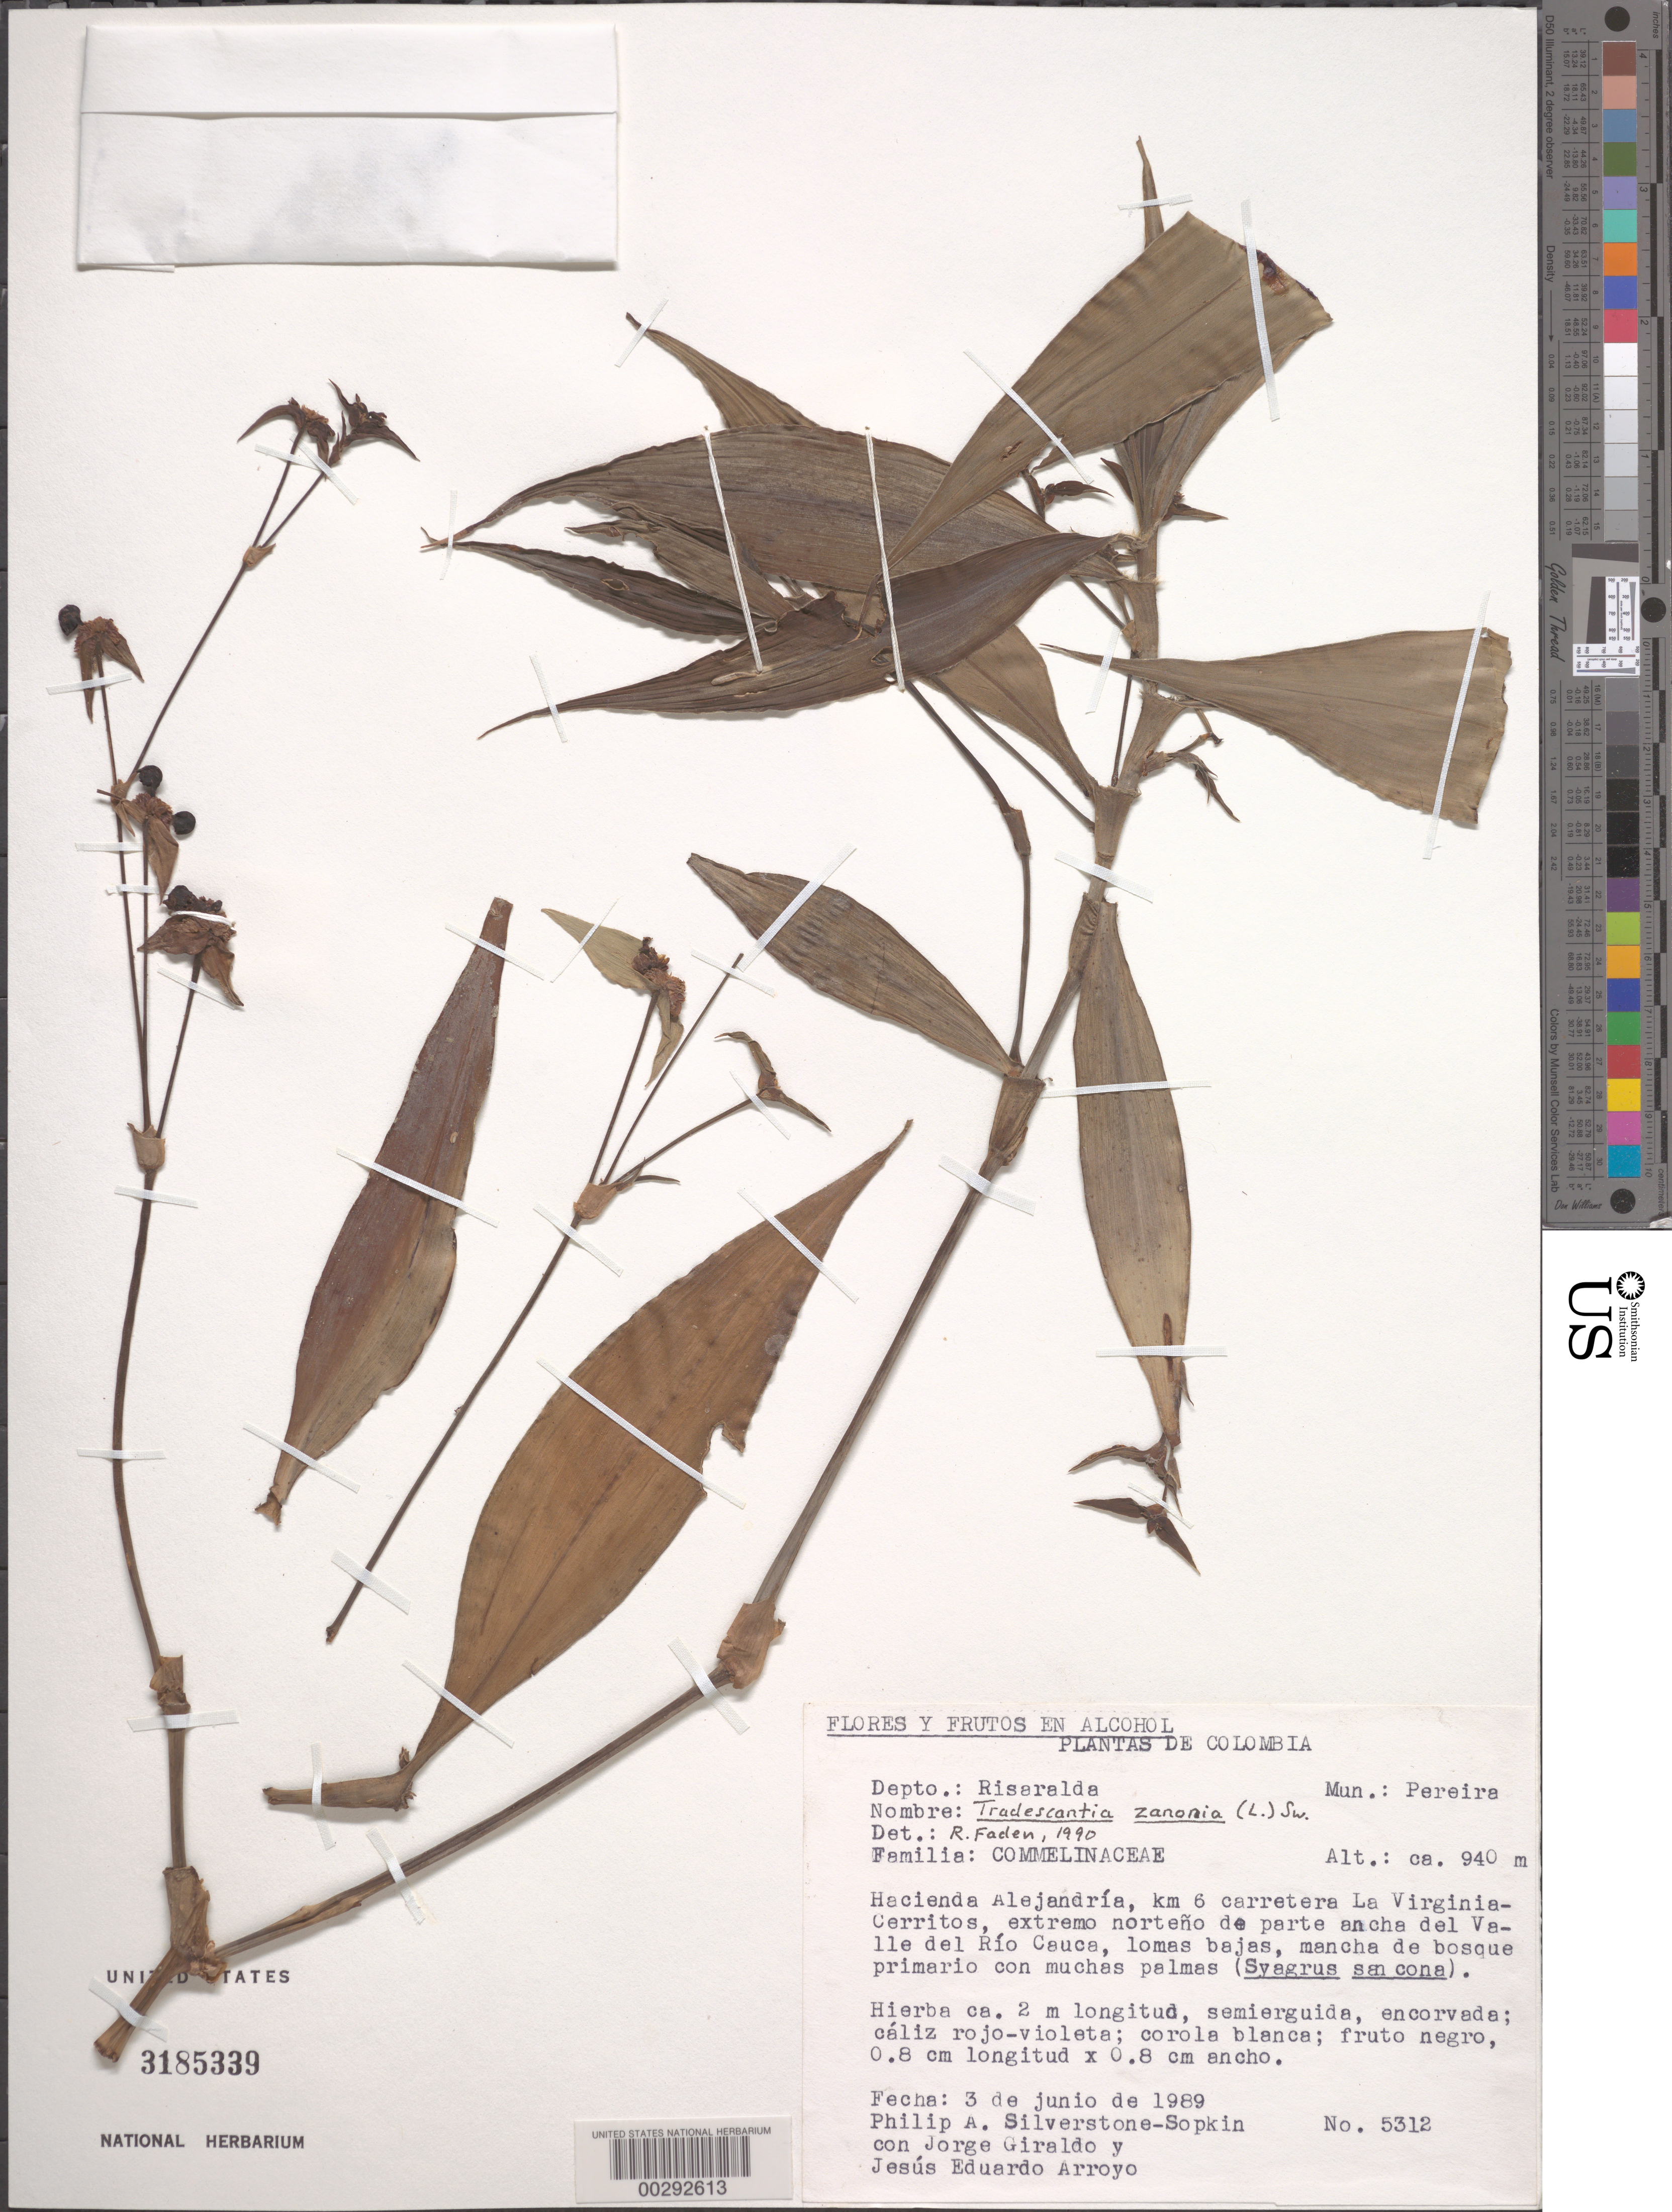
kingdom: Plantae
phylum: Tracheophyta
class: Liliopsida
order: Commelinales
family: Commelinaceae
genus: Tradescantia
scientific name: Tradescantia zanonia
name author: (L.) Sw.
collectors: P. A. Silverstone-Sopkin, J. Giraldo & J. Arroyo V.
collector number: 5312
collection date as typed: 03 Jun 1989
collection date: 1989-06-03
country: Colombia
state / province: Risaralda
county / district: Pereira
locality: Hacienda Alejandria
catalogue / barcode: US 3185339